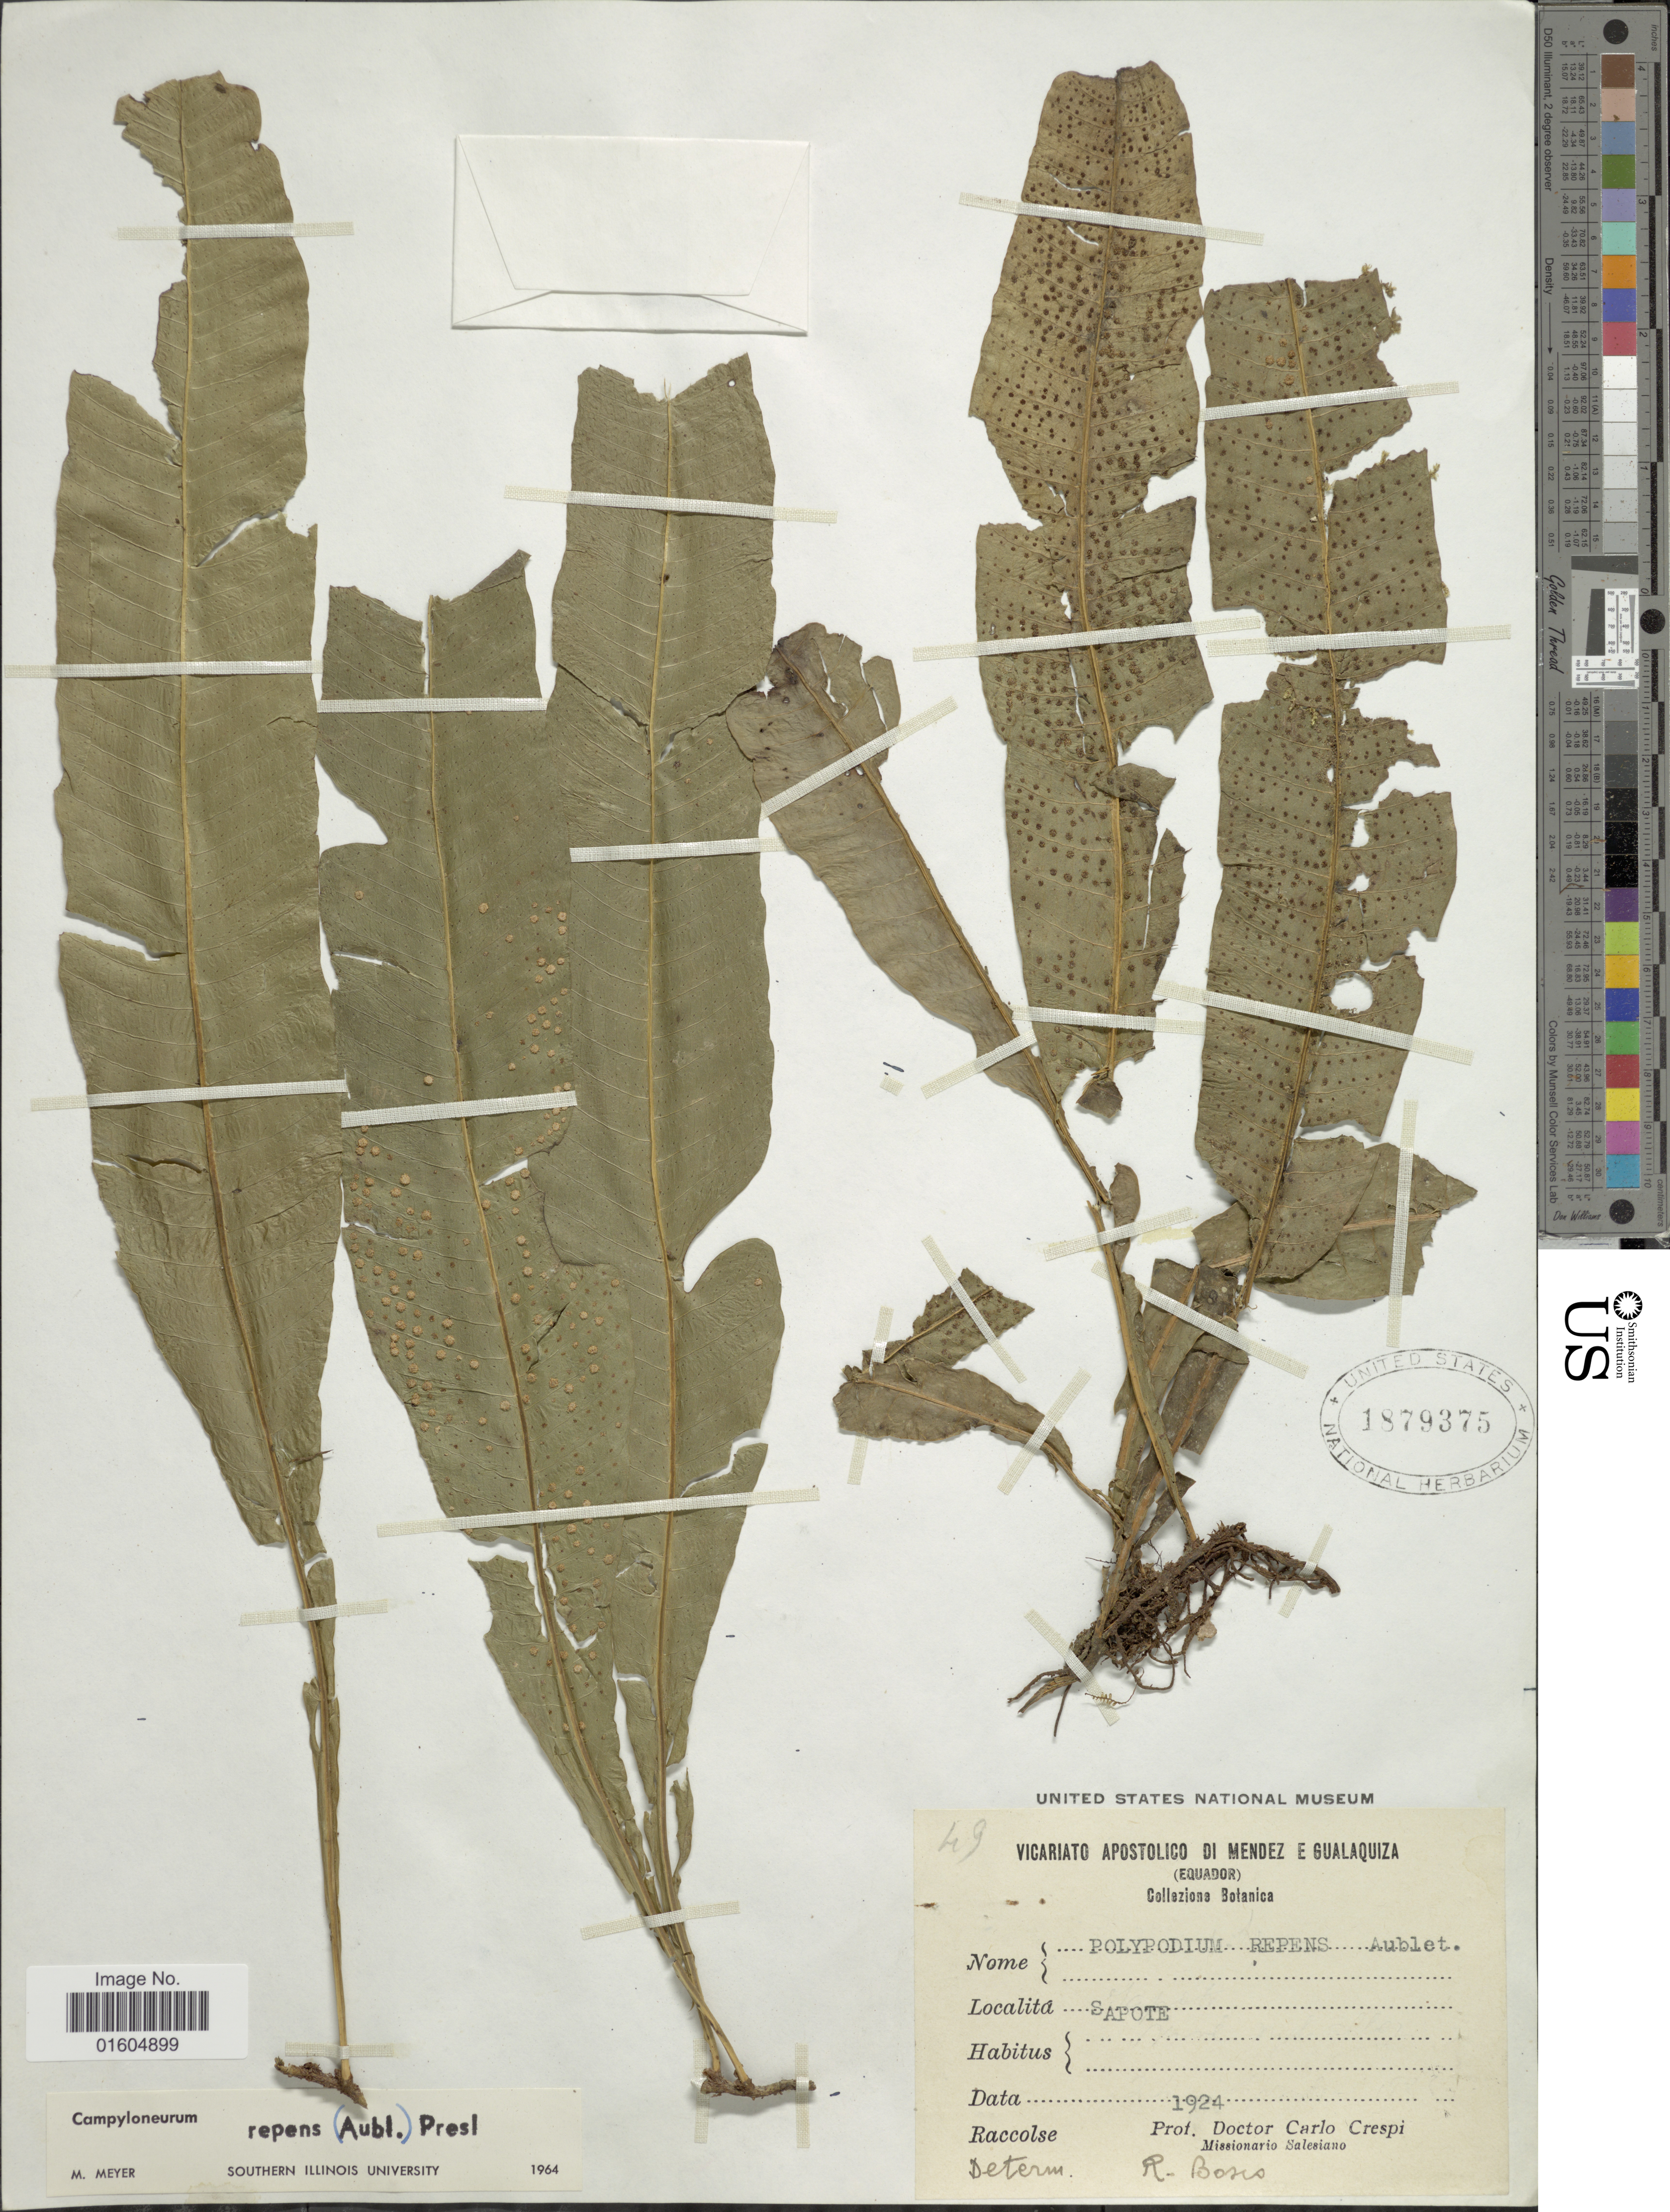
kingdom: Plantae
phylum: Tracheophyta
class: Polypodiopsida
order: Polypodiales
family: Polypodiaceae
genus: Campyloneurum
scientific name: Campyloneurum repens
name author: (Aubl.) C. Presl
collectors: C. Crespi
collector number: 49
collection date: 1924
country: Ecuador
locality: Ecuador. Sapote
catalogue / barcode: US 1879375